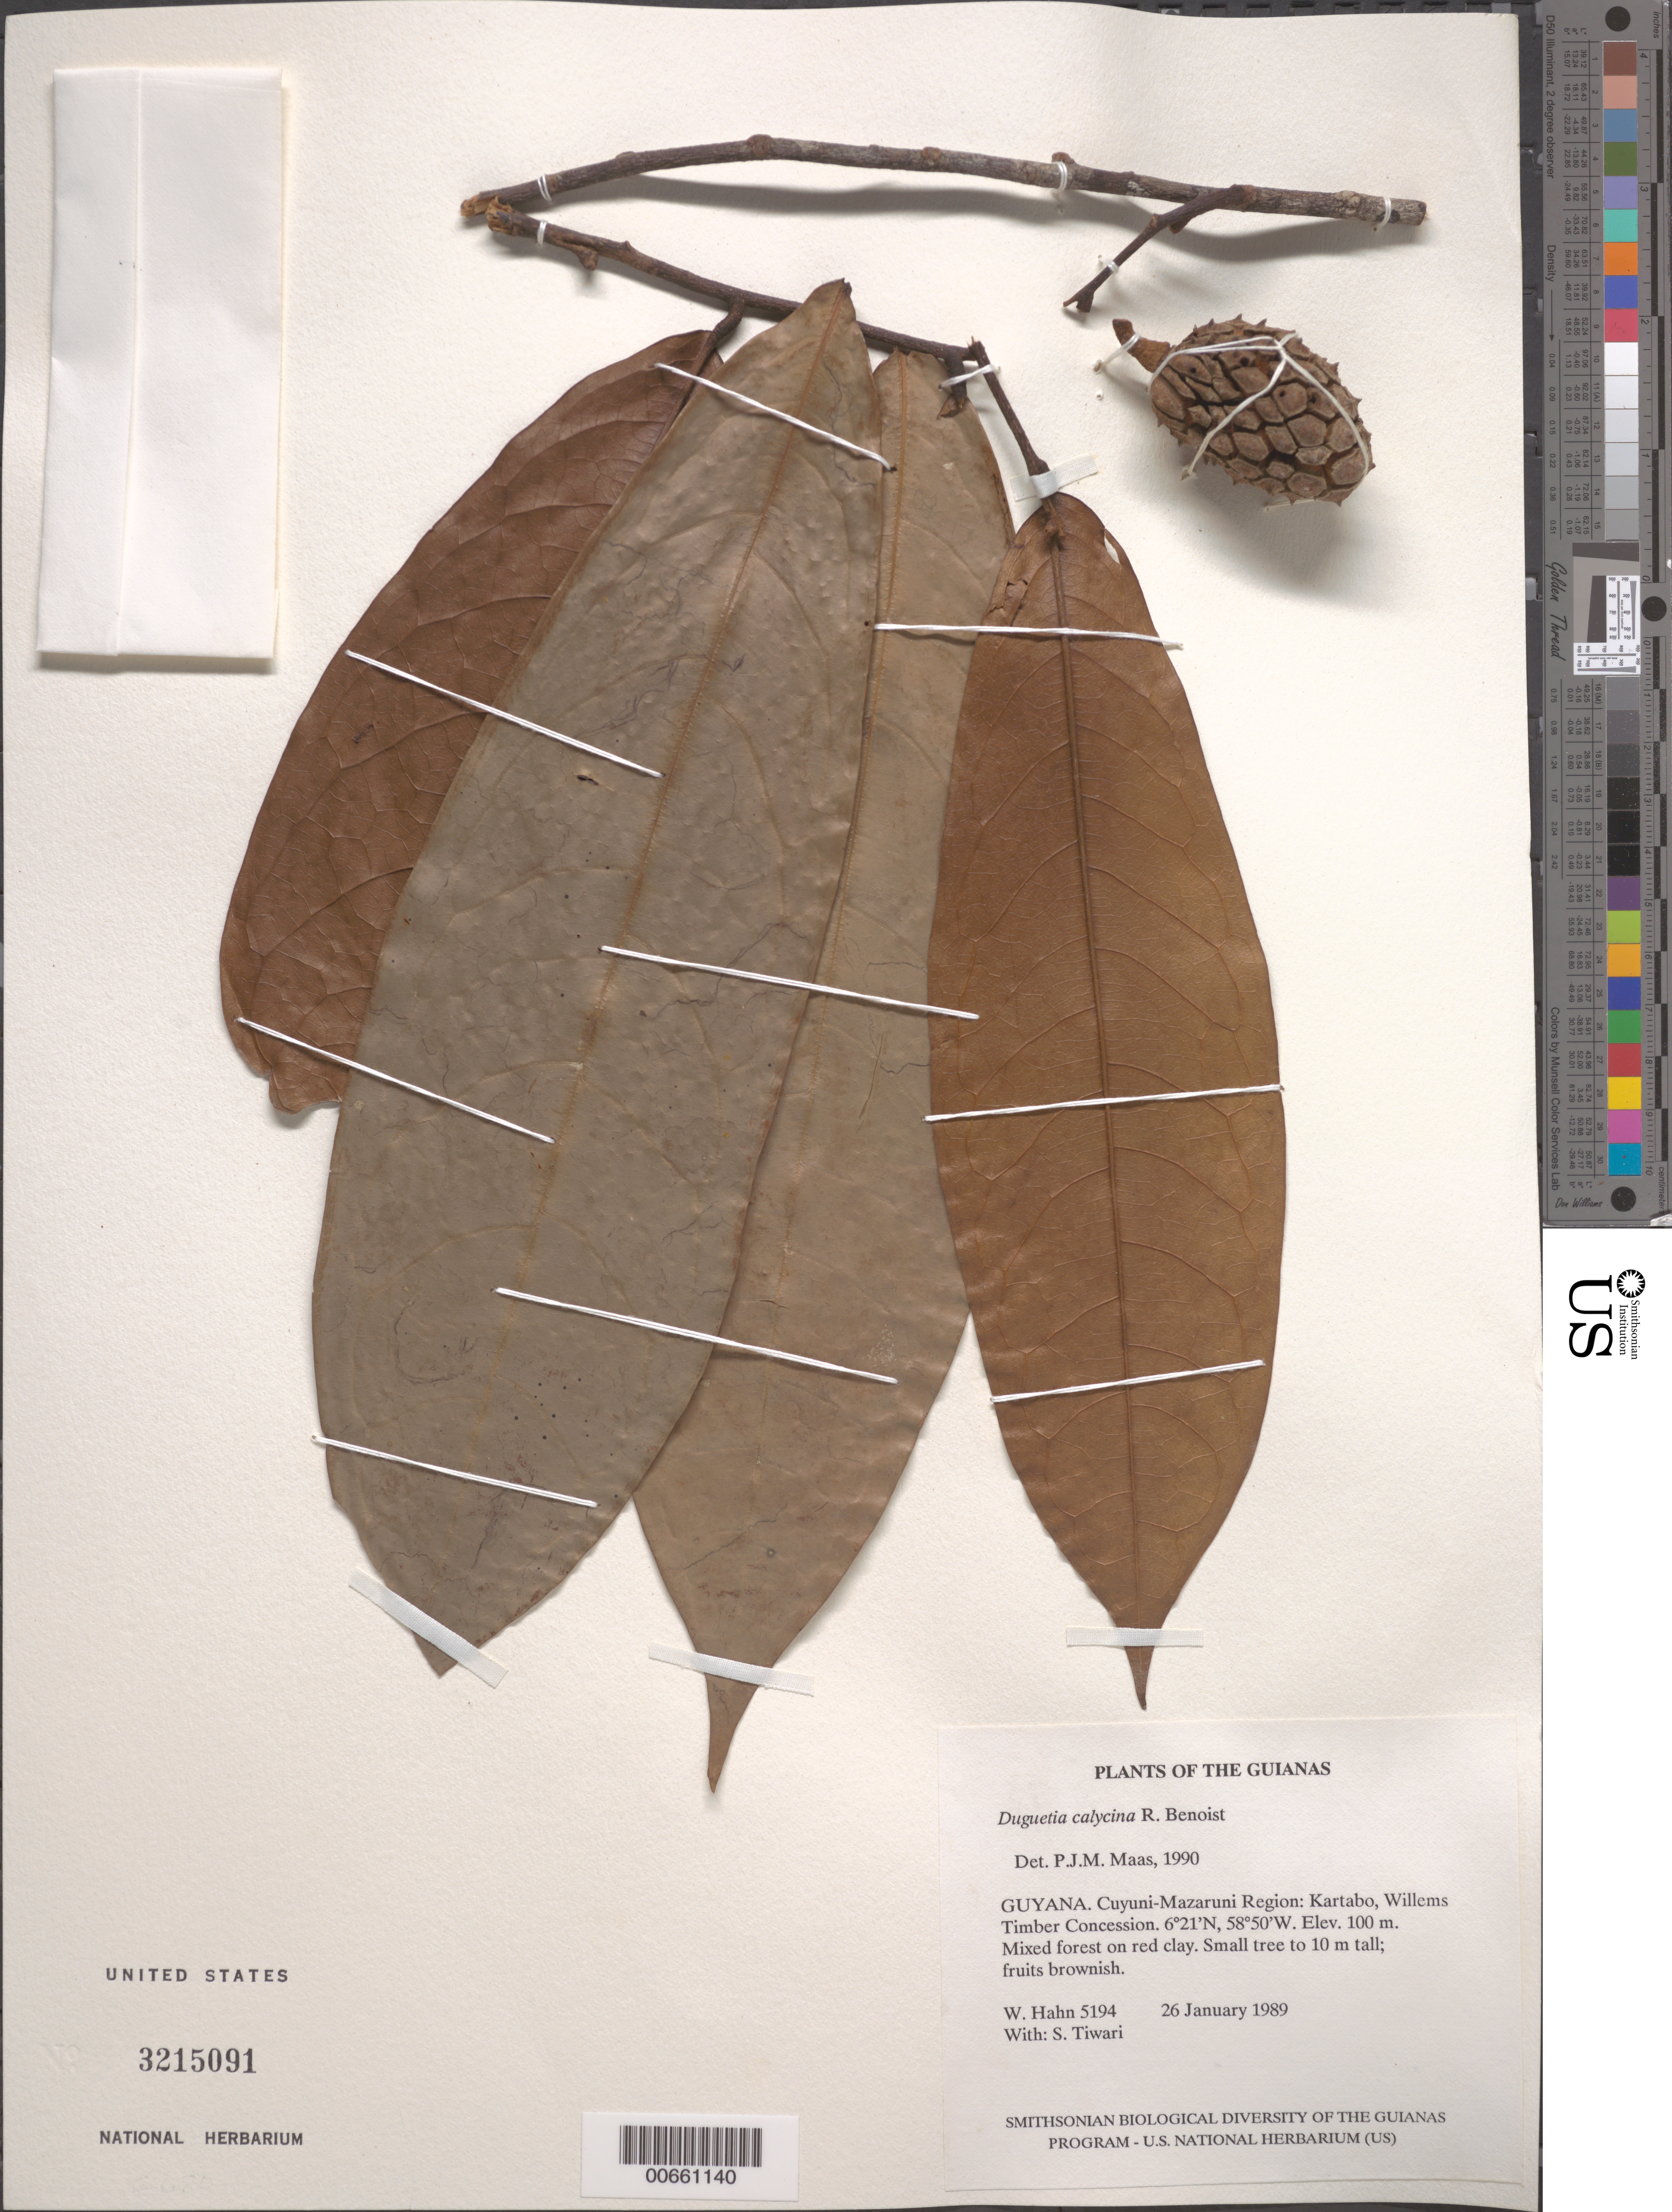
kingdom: Plantae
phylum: Tracheophyta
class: Magnoliopsida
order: Magnoliales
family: Annonaceae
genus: Duguetia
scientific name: Duguetia calycina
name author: Benoist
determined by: Maas, Paul J. M.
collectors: W. Hahn & S. Tiwari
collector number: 5194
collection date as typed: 26 January 1989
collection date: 1989-01-26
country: Guyana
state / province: Cuyuni-Mazaruni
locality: Kartabo, Willems Timber concession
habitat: Mixed forest on red clay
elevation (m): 100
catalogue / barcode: US 3215091